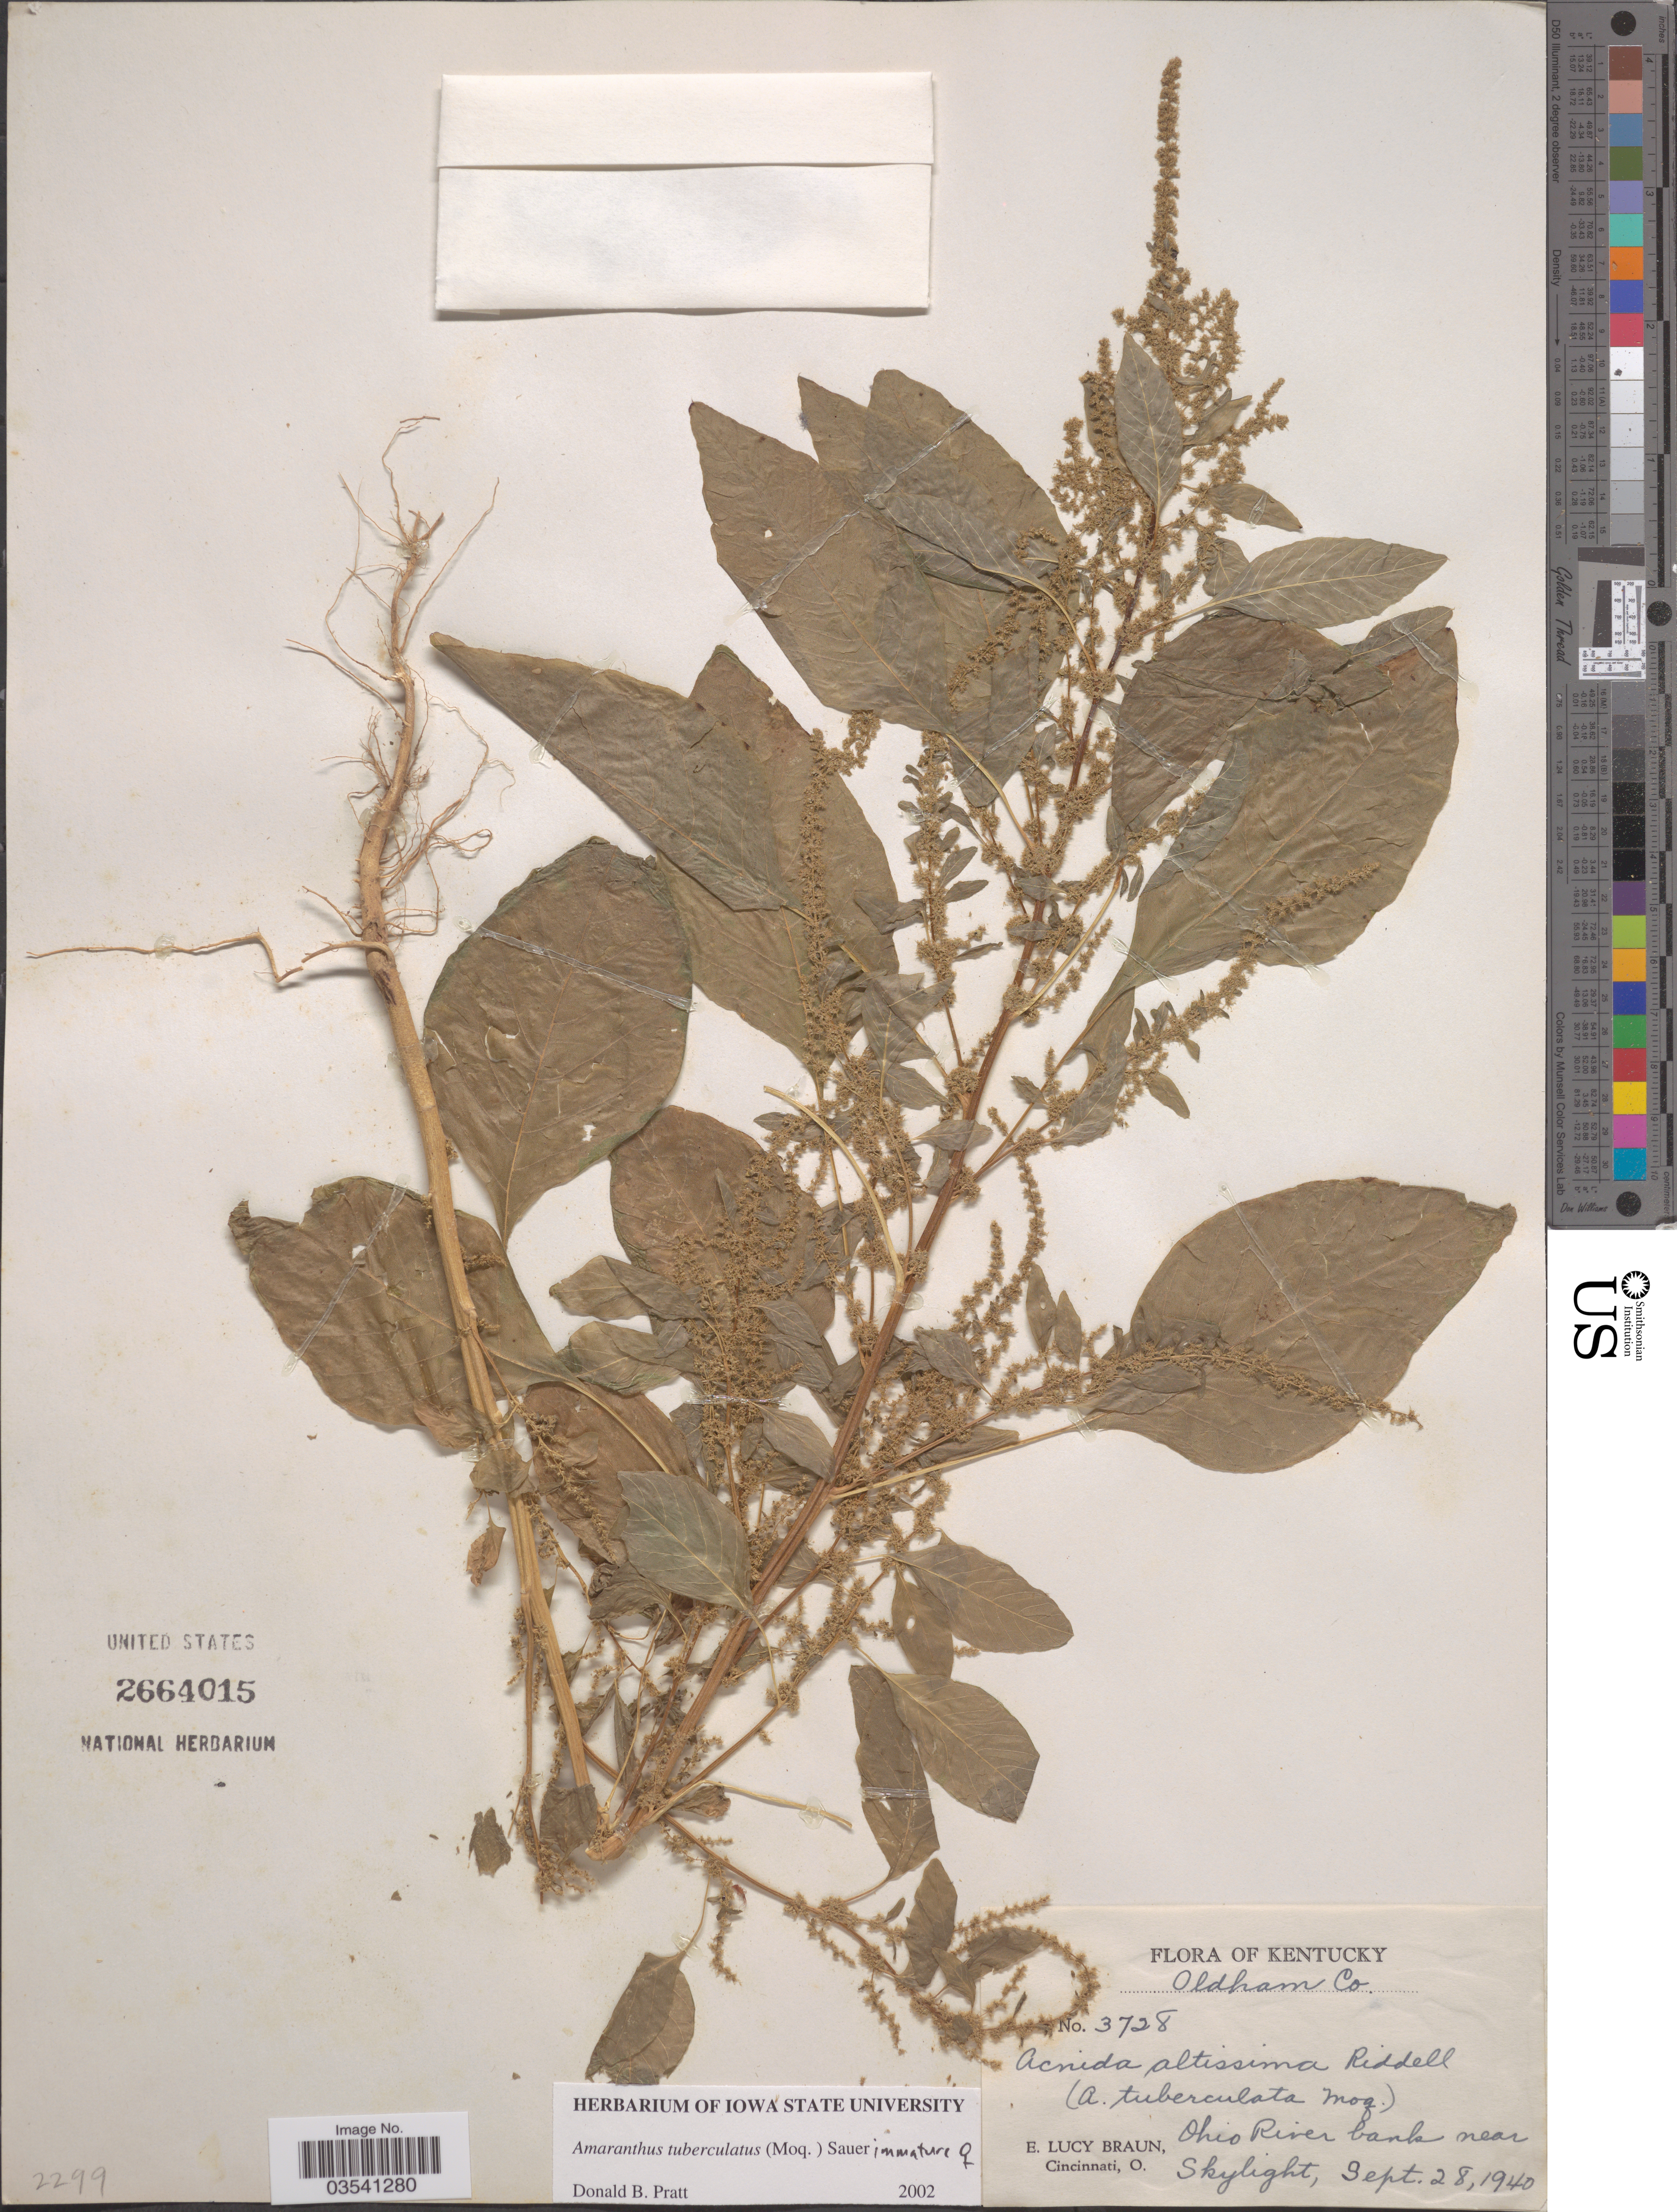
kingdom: Plantae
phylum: Tracheophyta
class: Magnoliopsida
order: Caryophyllales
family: Amaranthaceae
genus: Amaranthus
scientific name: Amaranthus tuberculatus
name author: (Moq.) J.D. Sauer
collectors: E. L. Braun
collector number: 3728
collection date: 1940-09-28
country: United States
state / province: Kentucky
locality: Oldham Co. Ohio River bank near Skylight.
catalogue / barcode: US 2664015